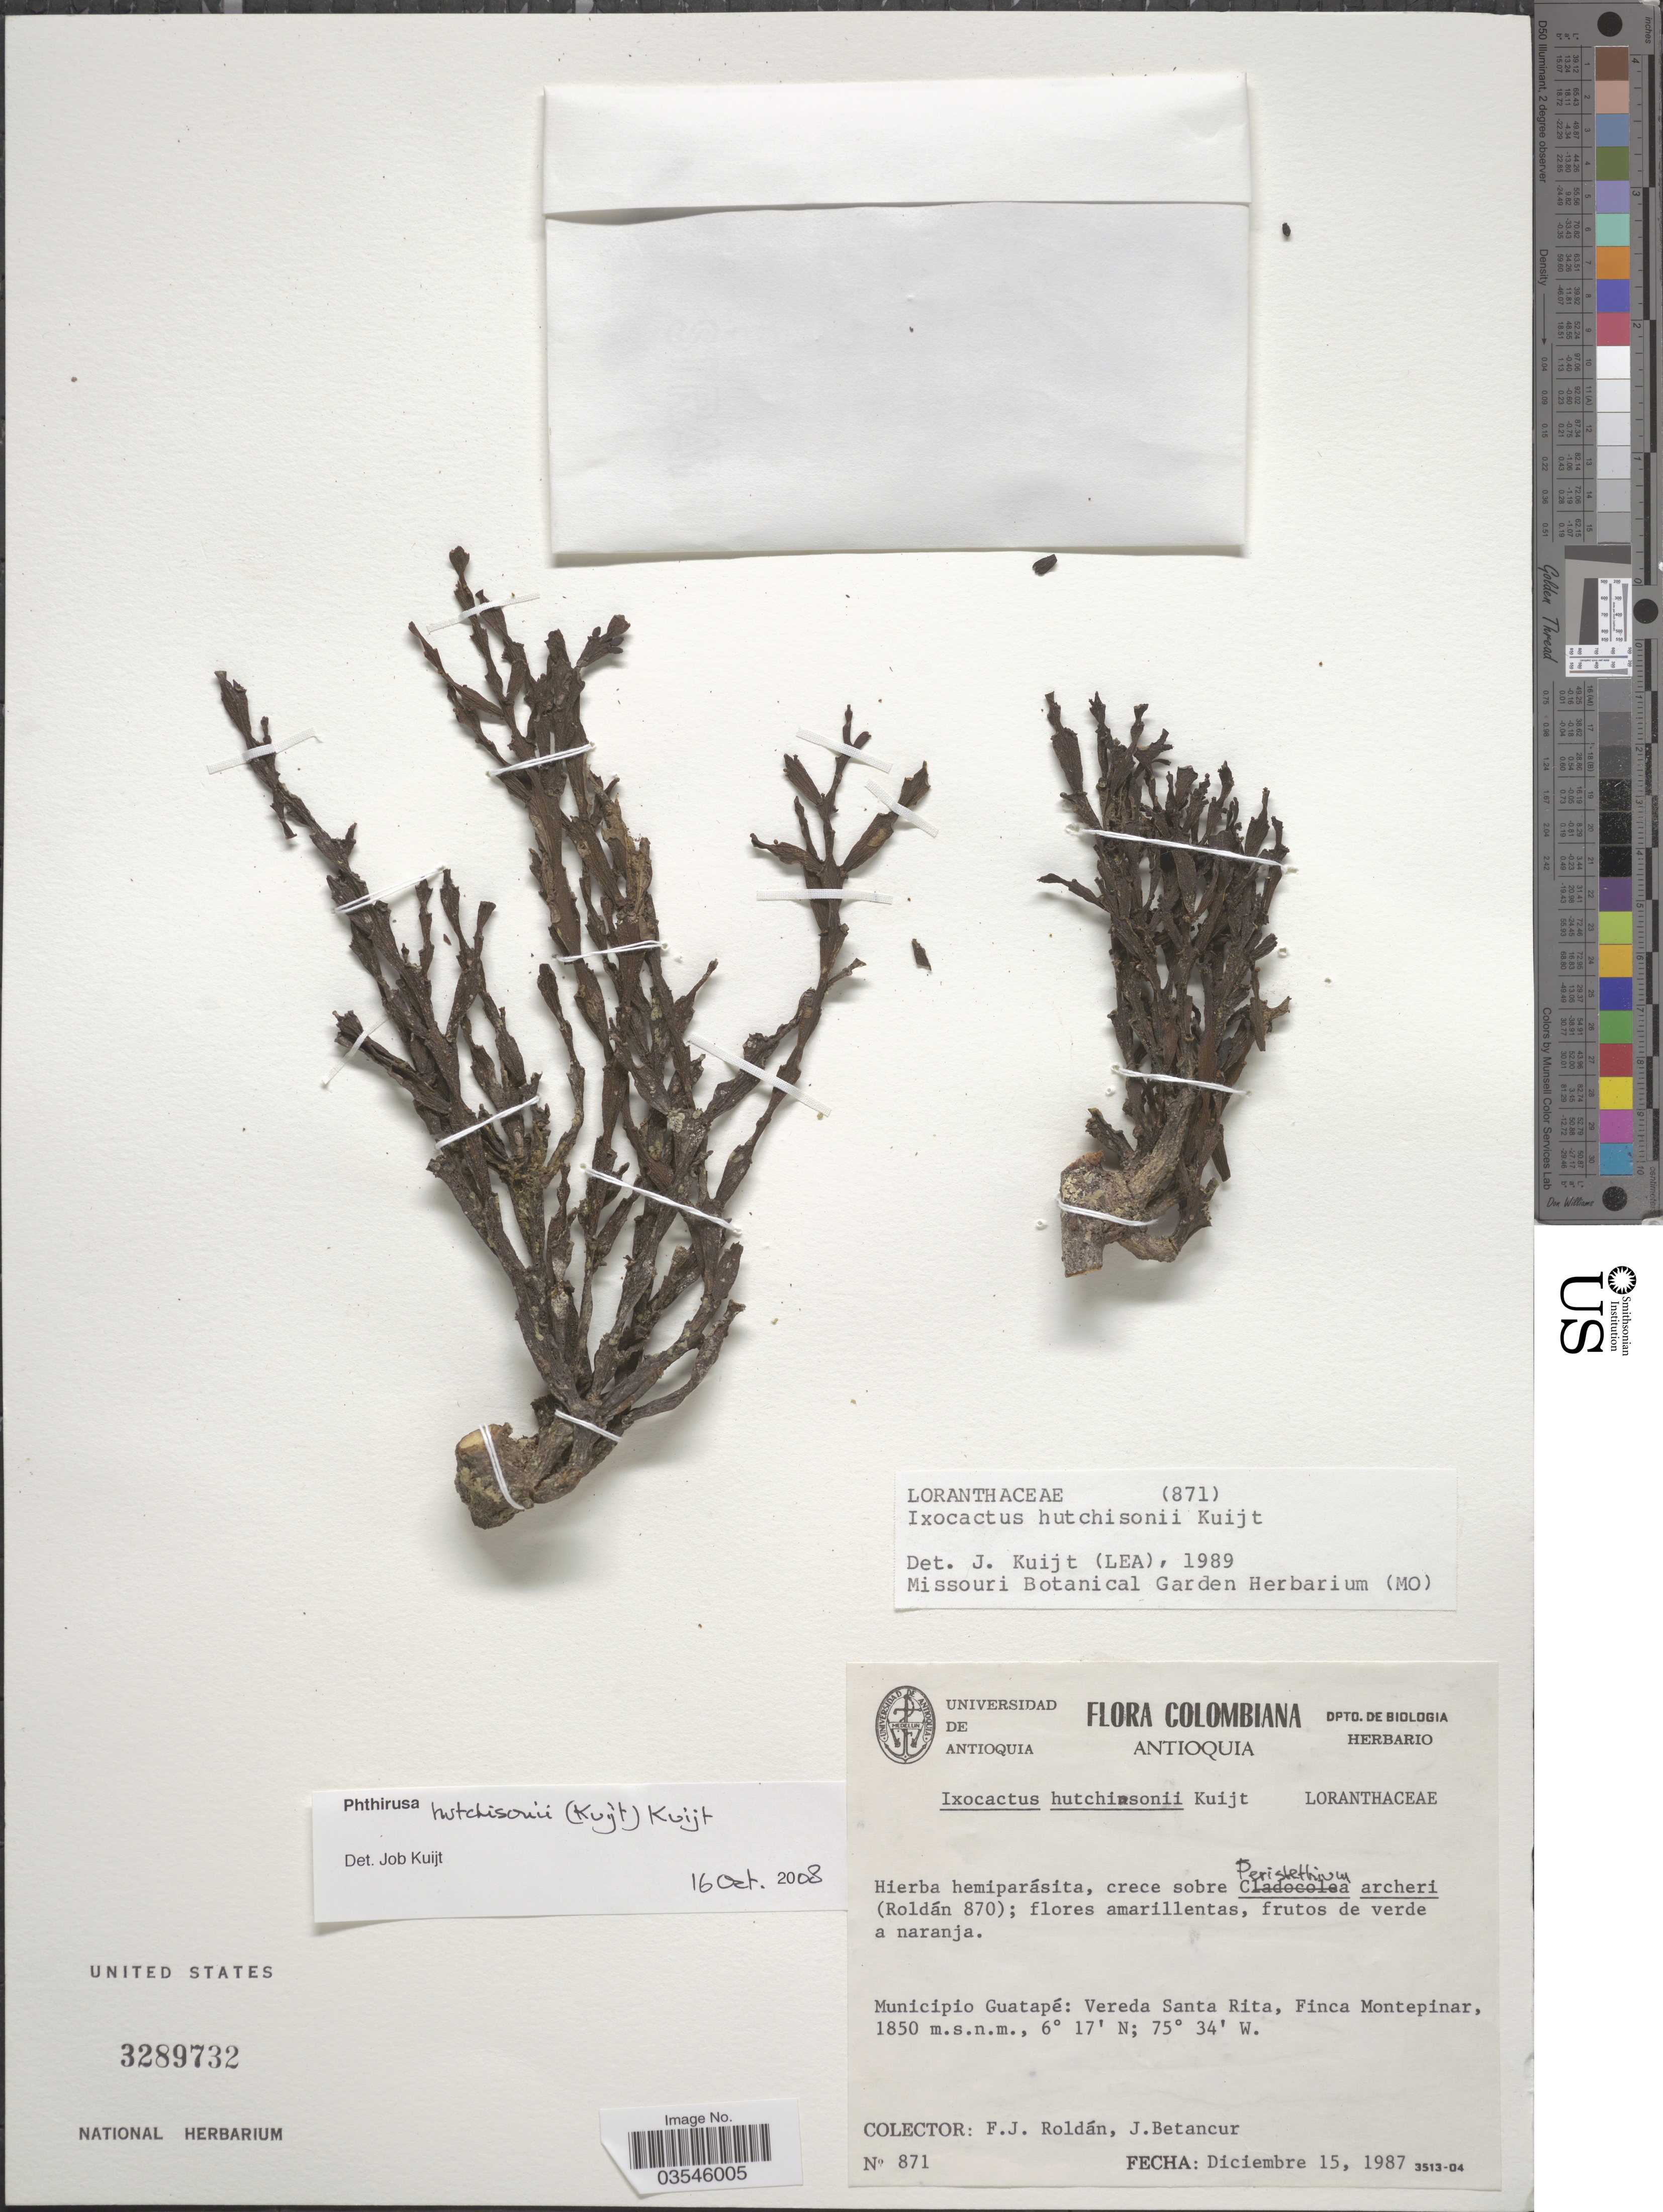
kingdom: Plantae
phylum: Tracheophyta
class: Magnoliopsida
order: Santalales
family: Loranthaceae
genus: Phthirusa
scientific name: Phthirusa hutchisonii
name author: (Kuijt) Kuijt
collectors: F. J. Roldán & J. Betancur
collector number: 871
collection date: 1987-12-15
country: Colombia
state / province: Antioquia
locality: Municipio Guatapé: Vereda Santa Rita, Finca Montepinar.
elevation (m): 1850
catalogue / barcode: US 3289732